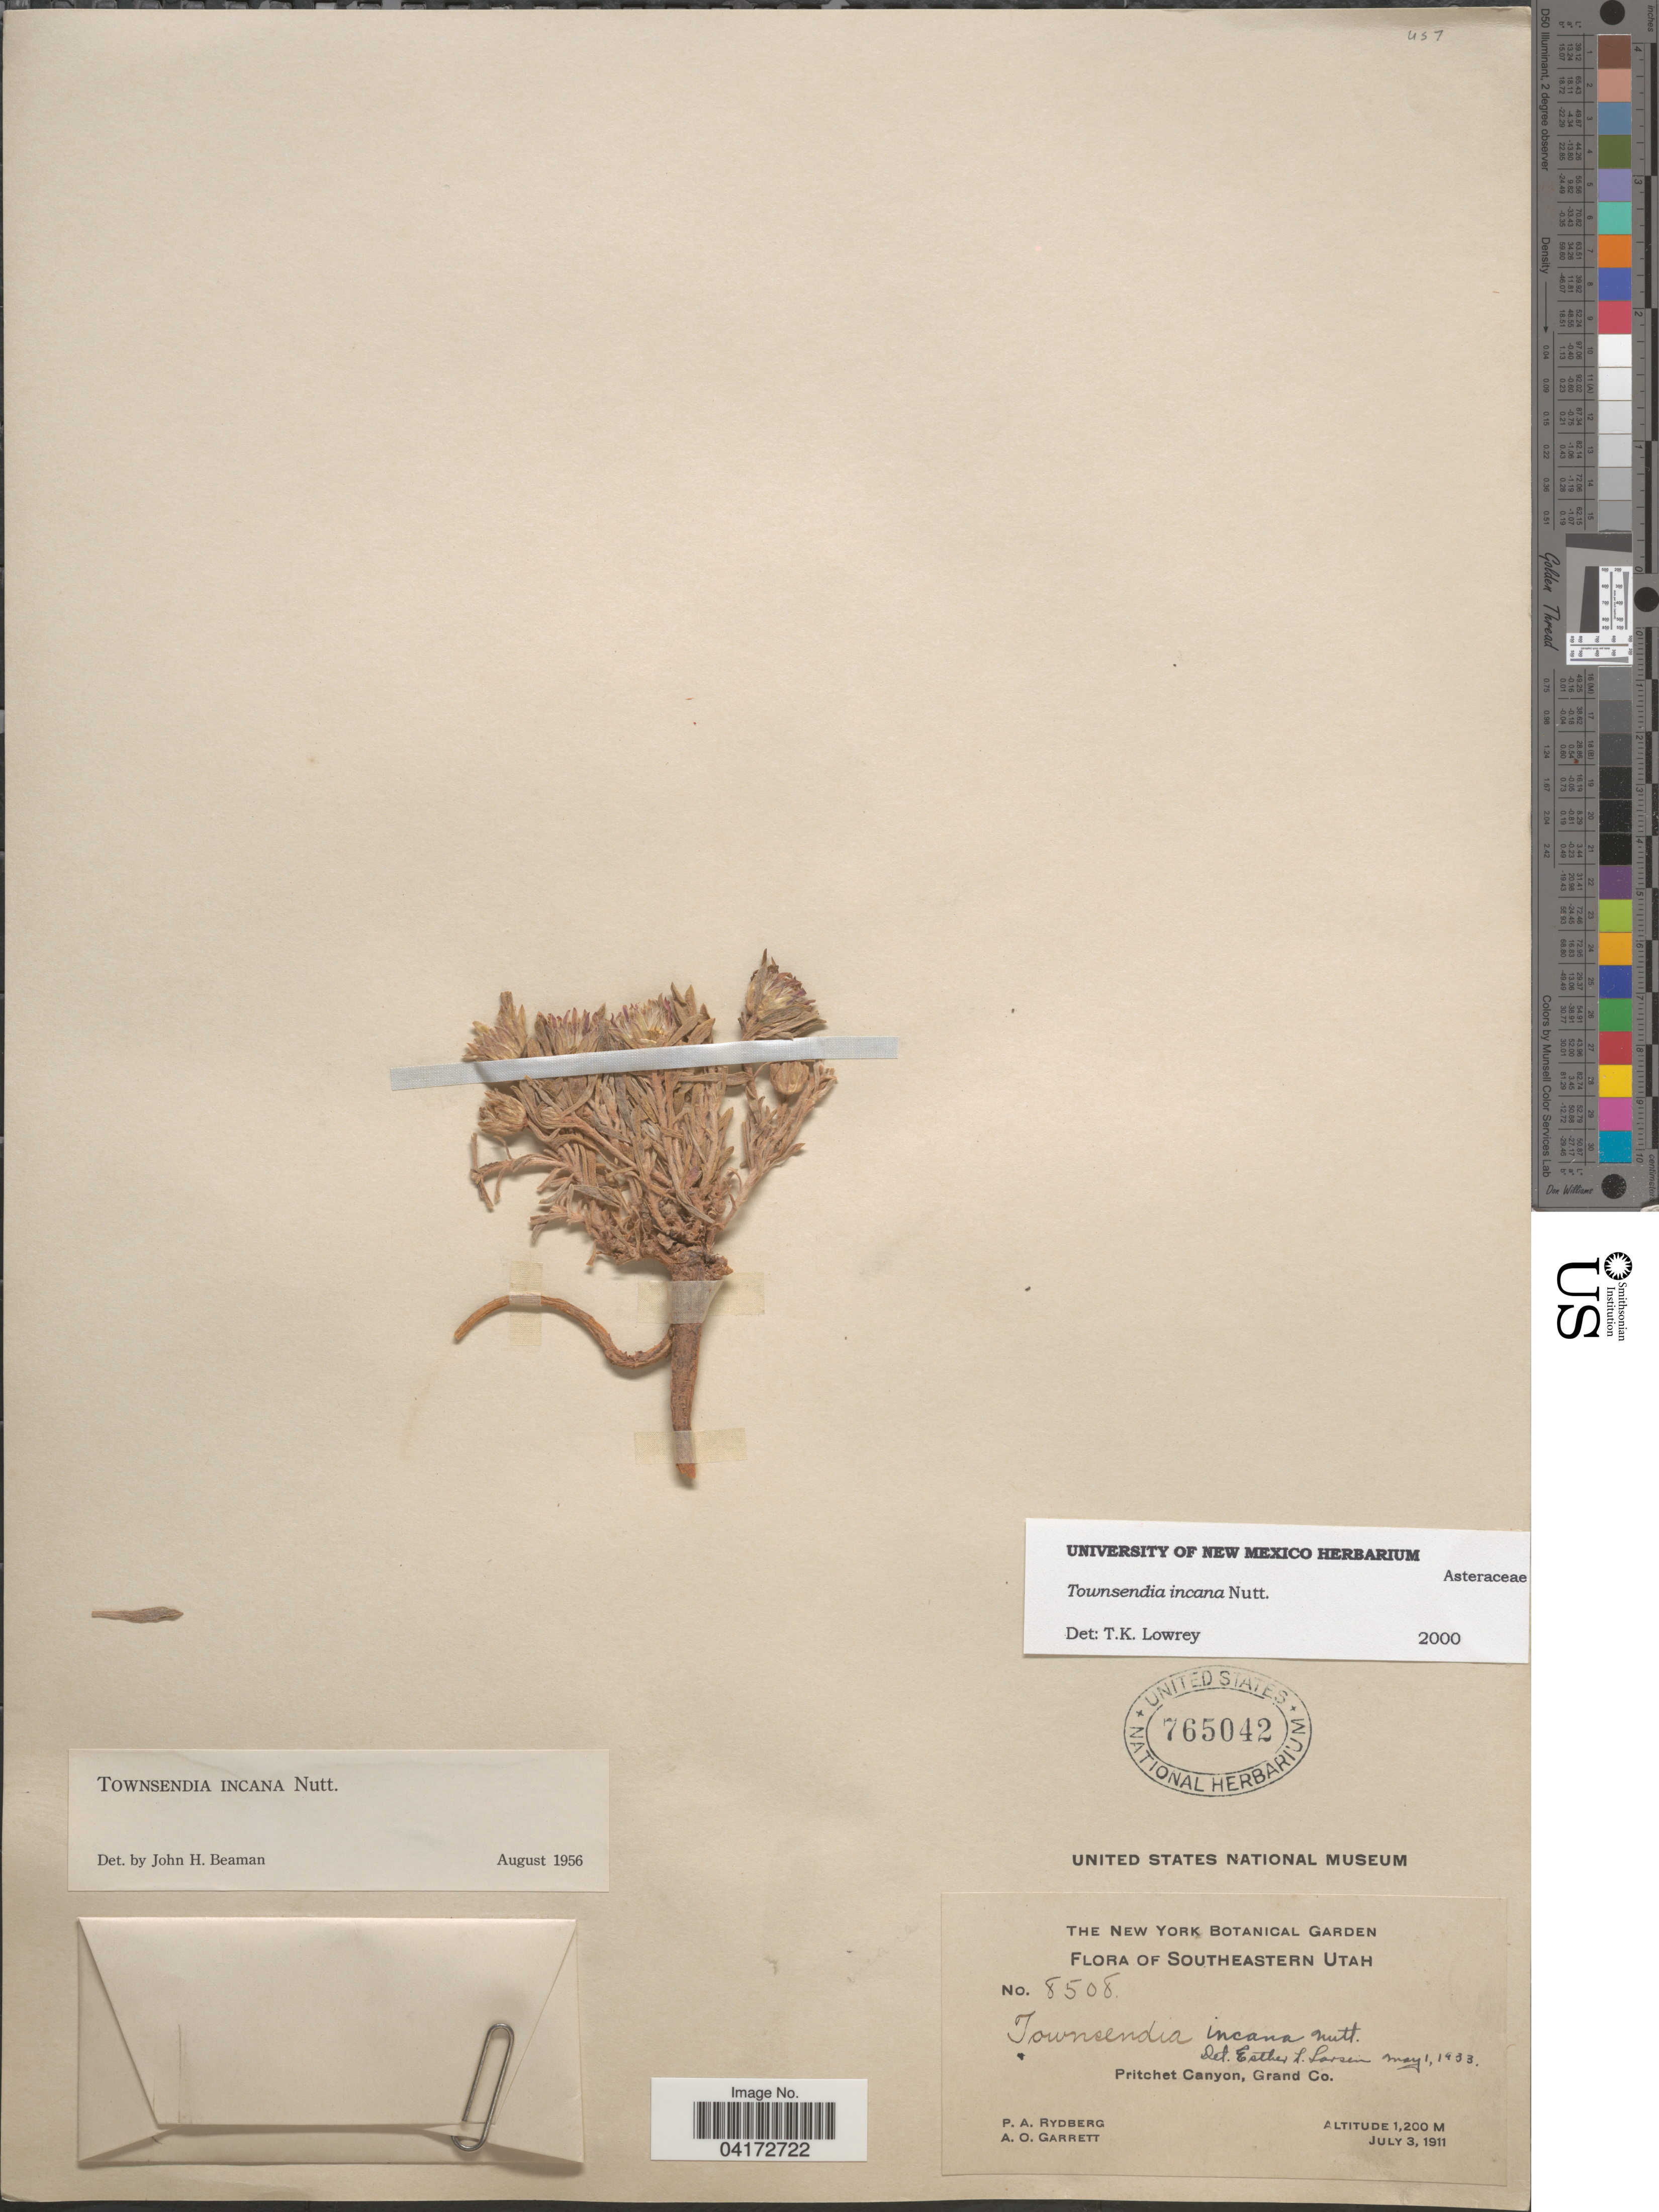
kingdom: Plantae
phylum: Tracheophyta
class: Magnoliopsida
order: Asterales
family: Asteraceae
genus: Townsendia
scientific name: Townsendia incana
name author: Nutt.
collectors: P. A. Rydberg & A. O. Garrett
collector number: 8508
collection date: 1911-07-03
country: United States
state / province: Utah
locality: Southeastern Utah. Pritchet Canyon, Grand Co.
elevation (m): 1200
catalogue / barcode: US 765042